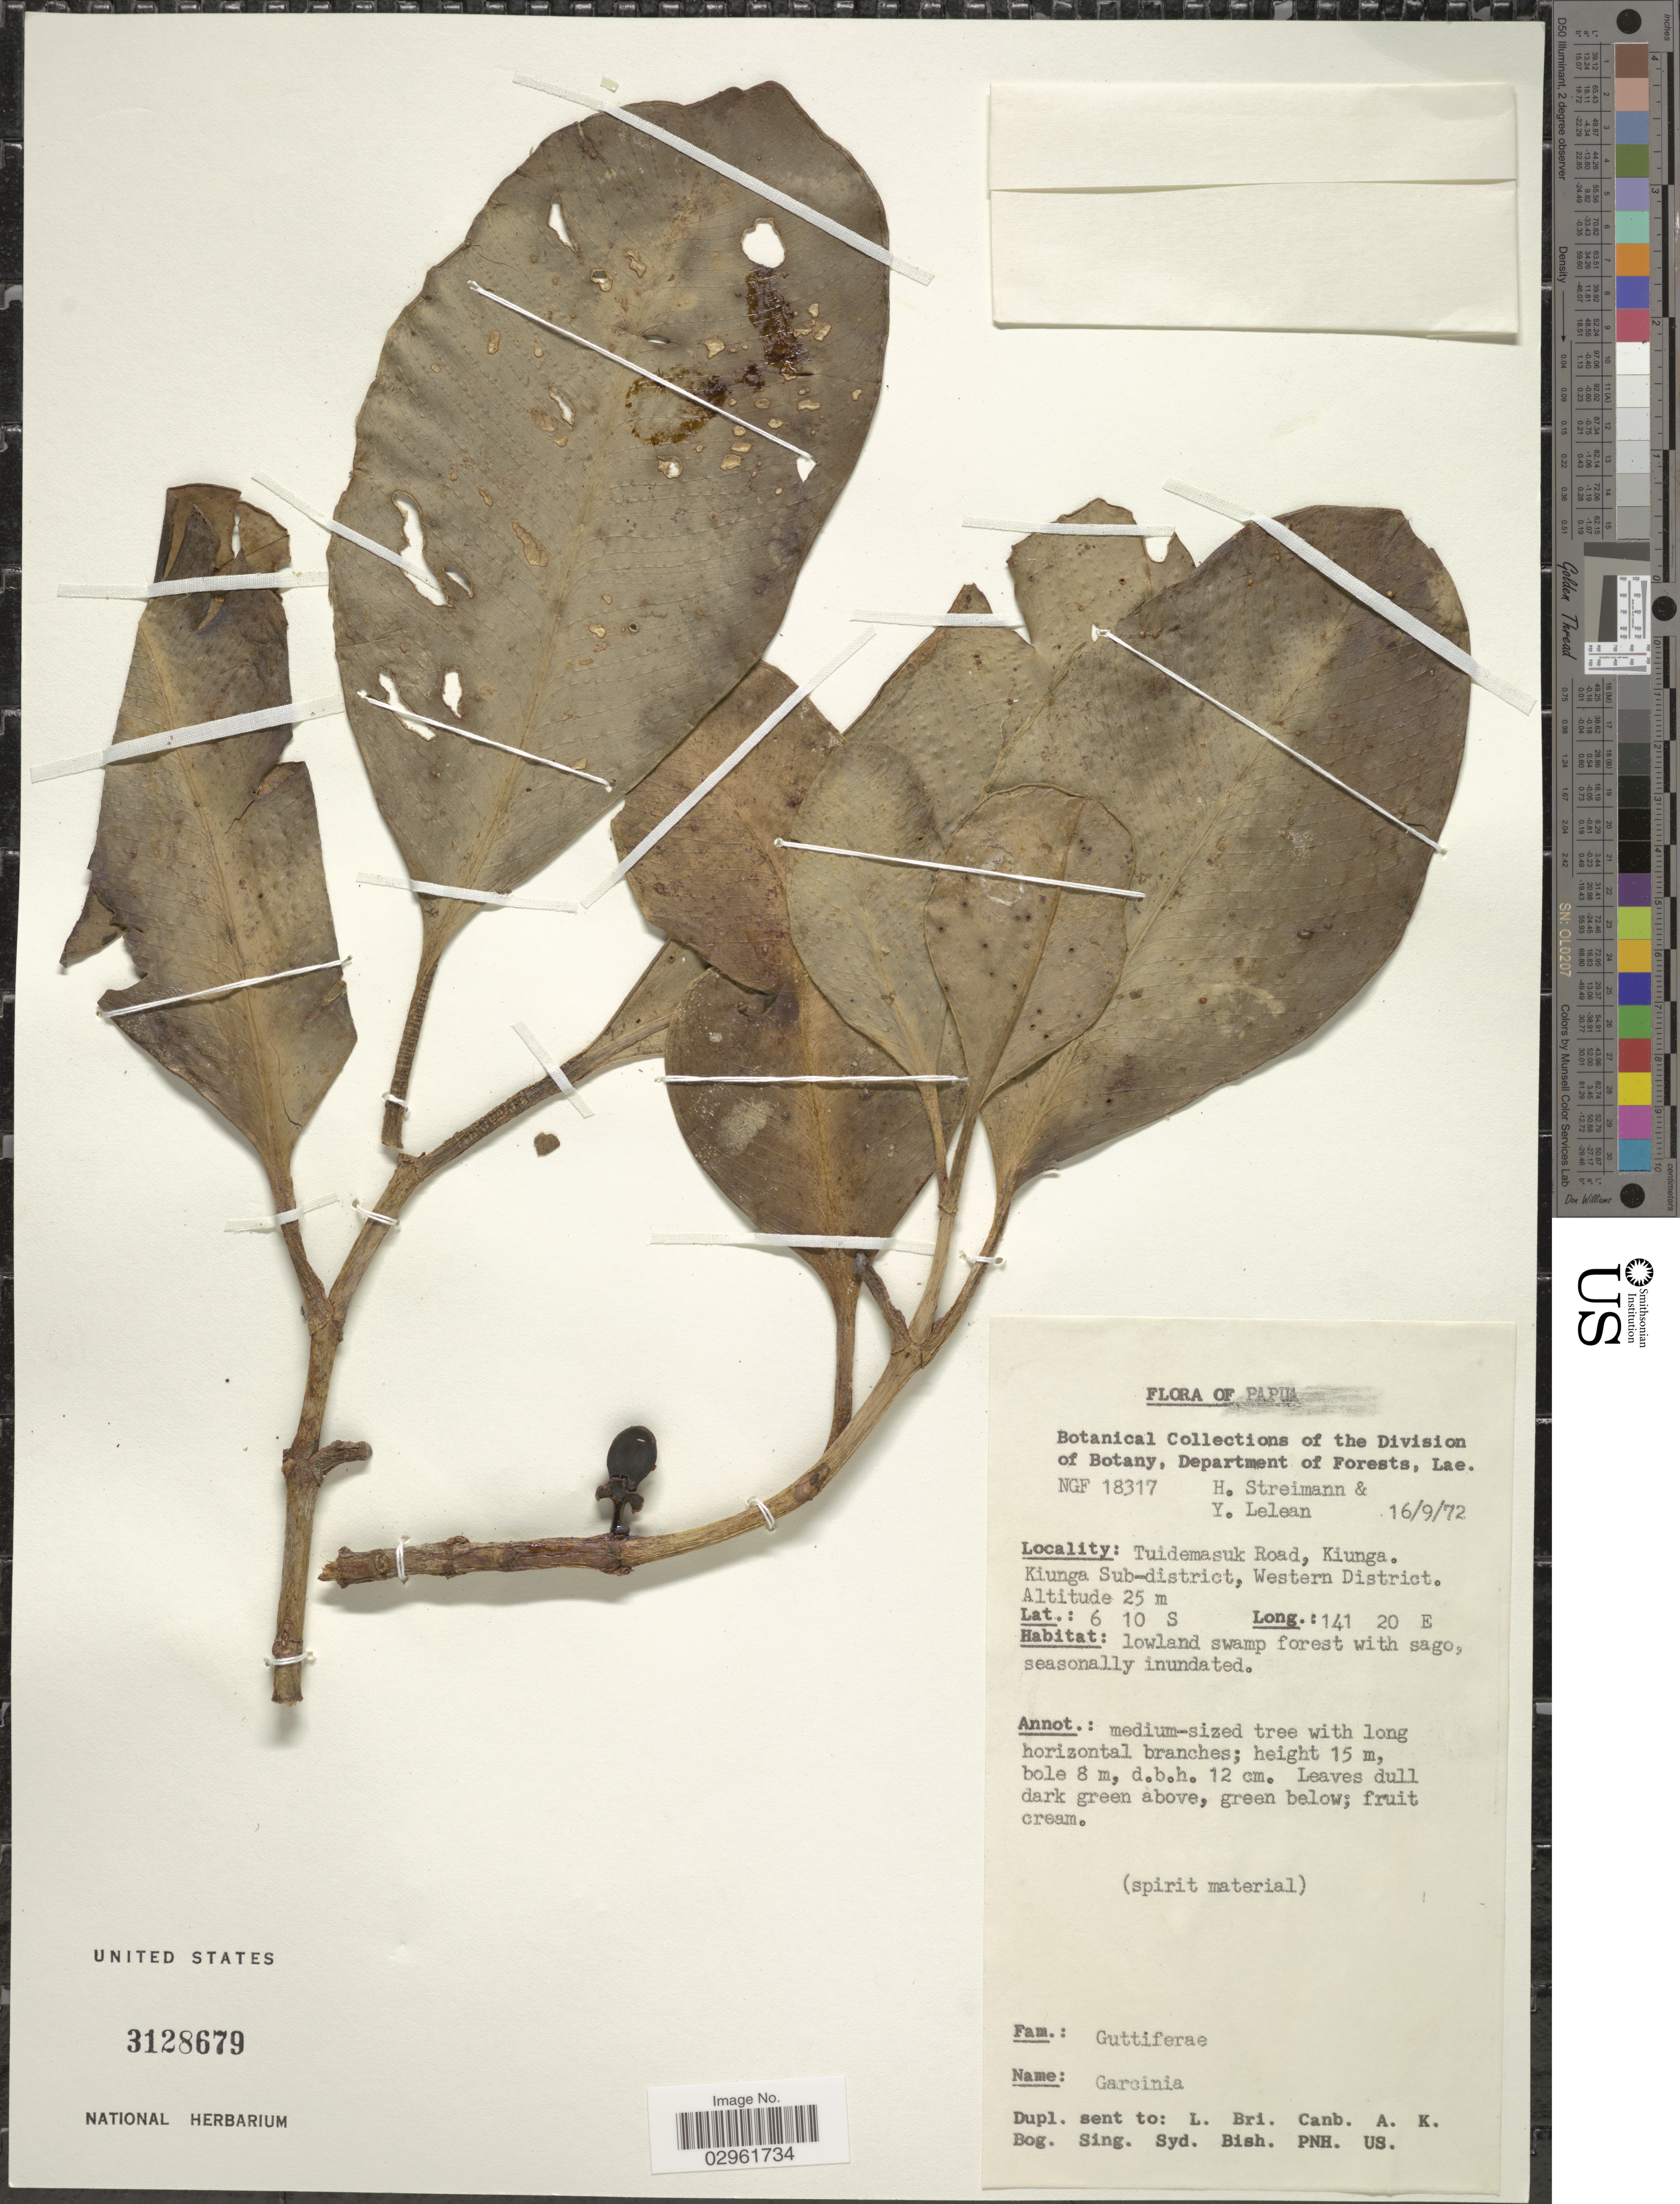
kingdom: Plantae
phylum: Tracheophyta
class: Magnoliopsida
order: Malpighiales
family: Clusiaceae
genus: Garcinia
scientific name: Garcinia sp.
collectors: H. Streimann & Y. Lelean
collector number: NGF18317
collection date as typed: Transcribed d/m/y: 16/9/72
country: Papua New Guinea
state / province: Manus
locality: Tuidemasuk Road, Kiunga. Kiunga Sub-district, Western District.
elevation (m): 25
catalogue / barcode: US 3128679